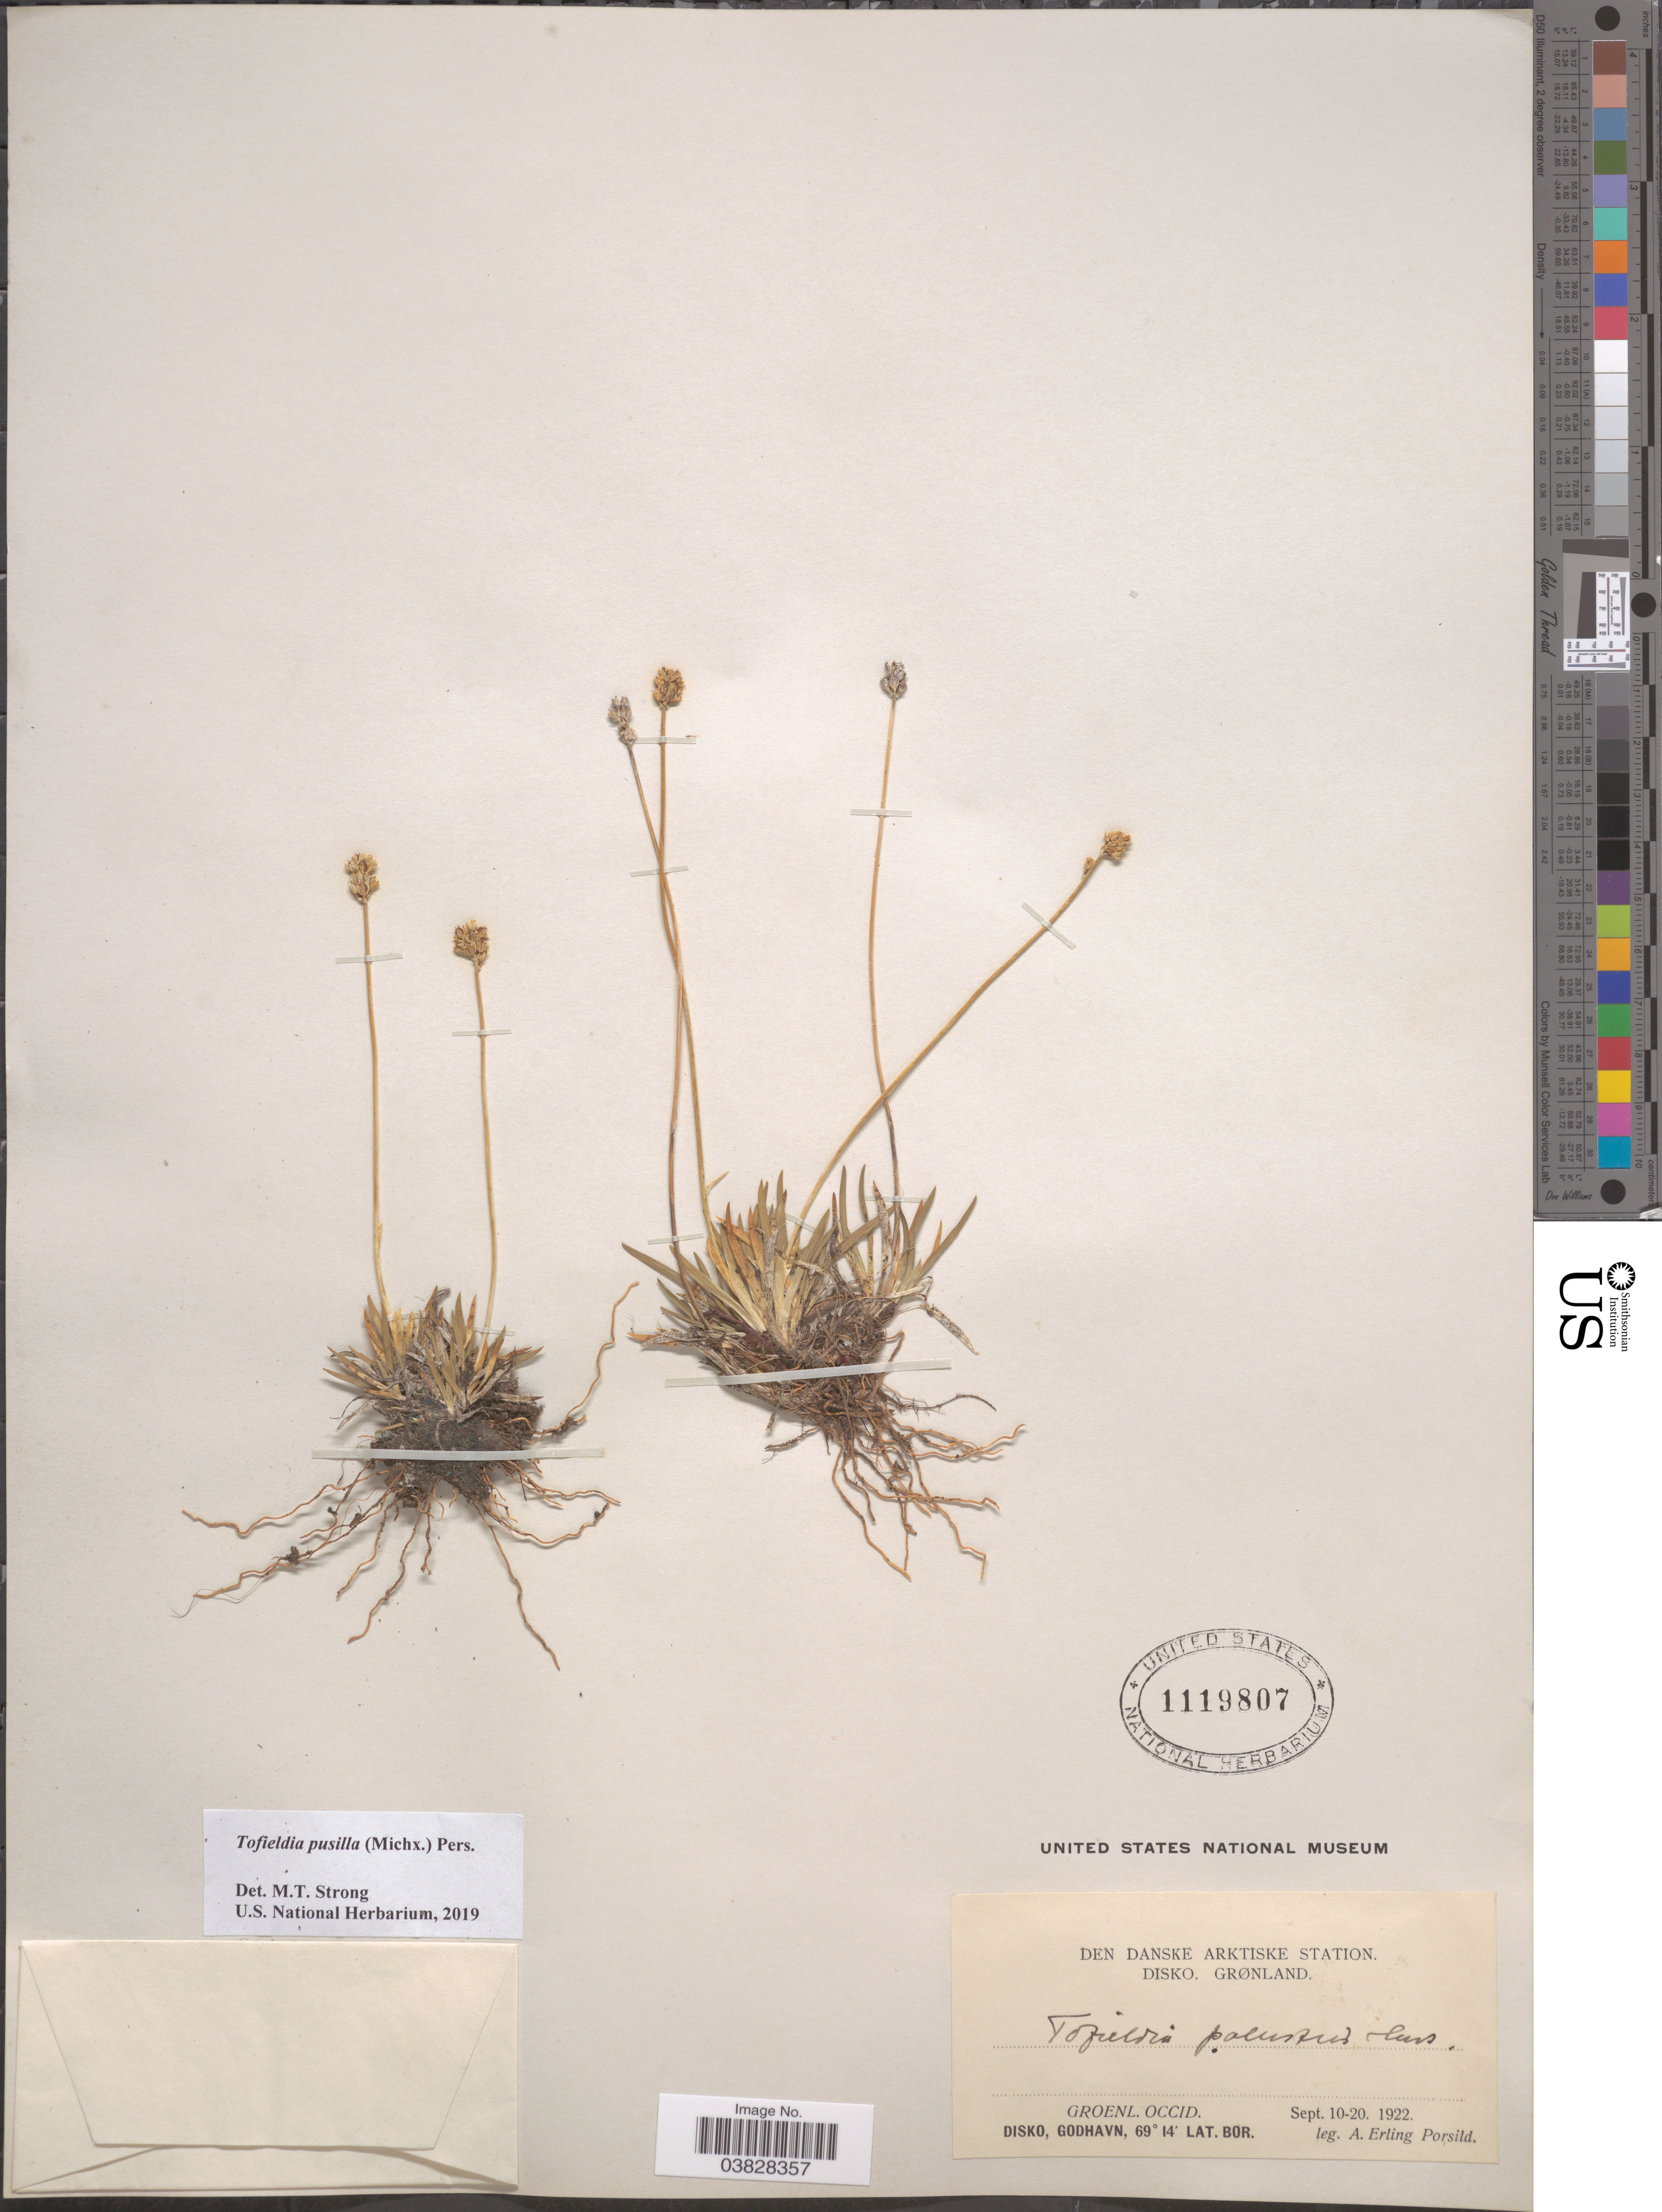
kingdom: Plantae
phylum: Tracheophyta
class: Liliopsida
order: Alismatales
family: Tofieldiaceae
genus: Tofieldia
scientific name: Tofieldia pusilla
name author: (Michx.) Pers.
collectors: A. E. Porsild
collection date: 1922-09-10/1922-09-20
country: Greenland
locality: Den Danske Arktiske Station. Disko. Grønland. Groenl. Occid. Godhavn.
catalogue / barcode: US 1119807